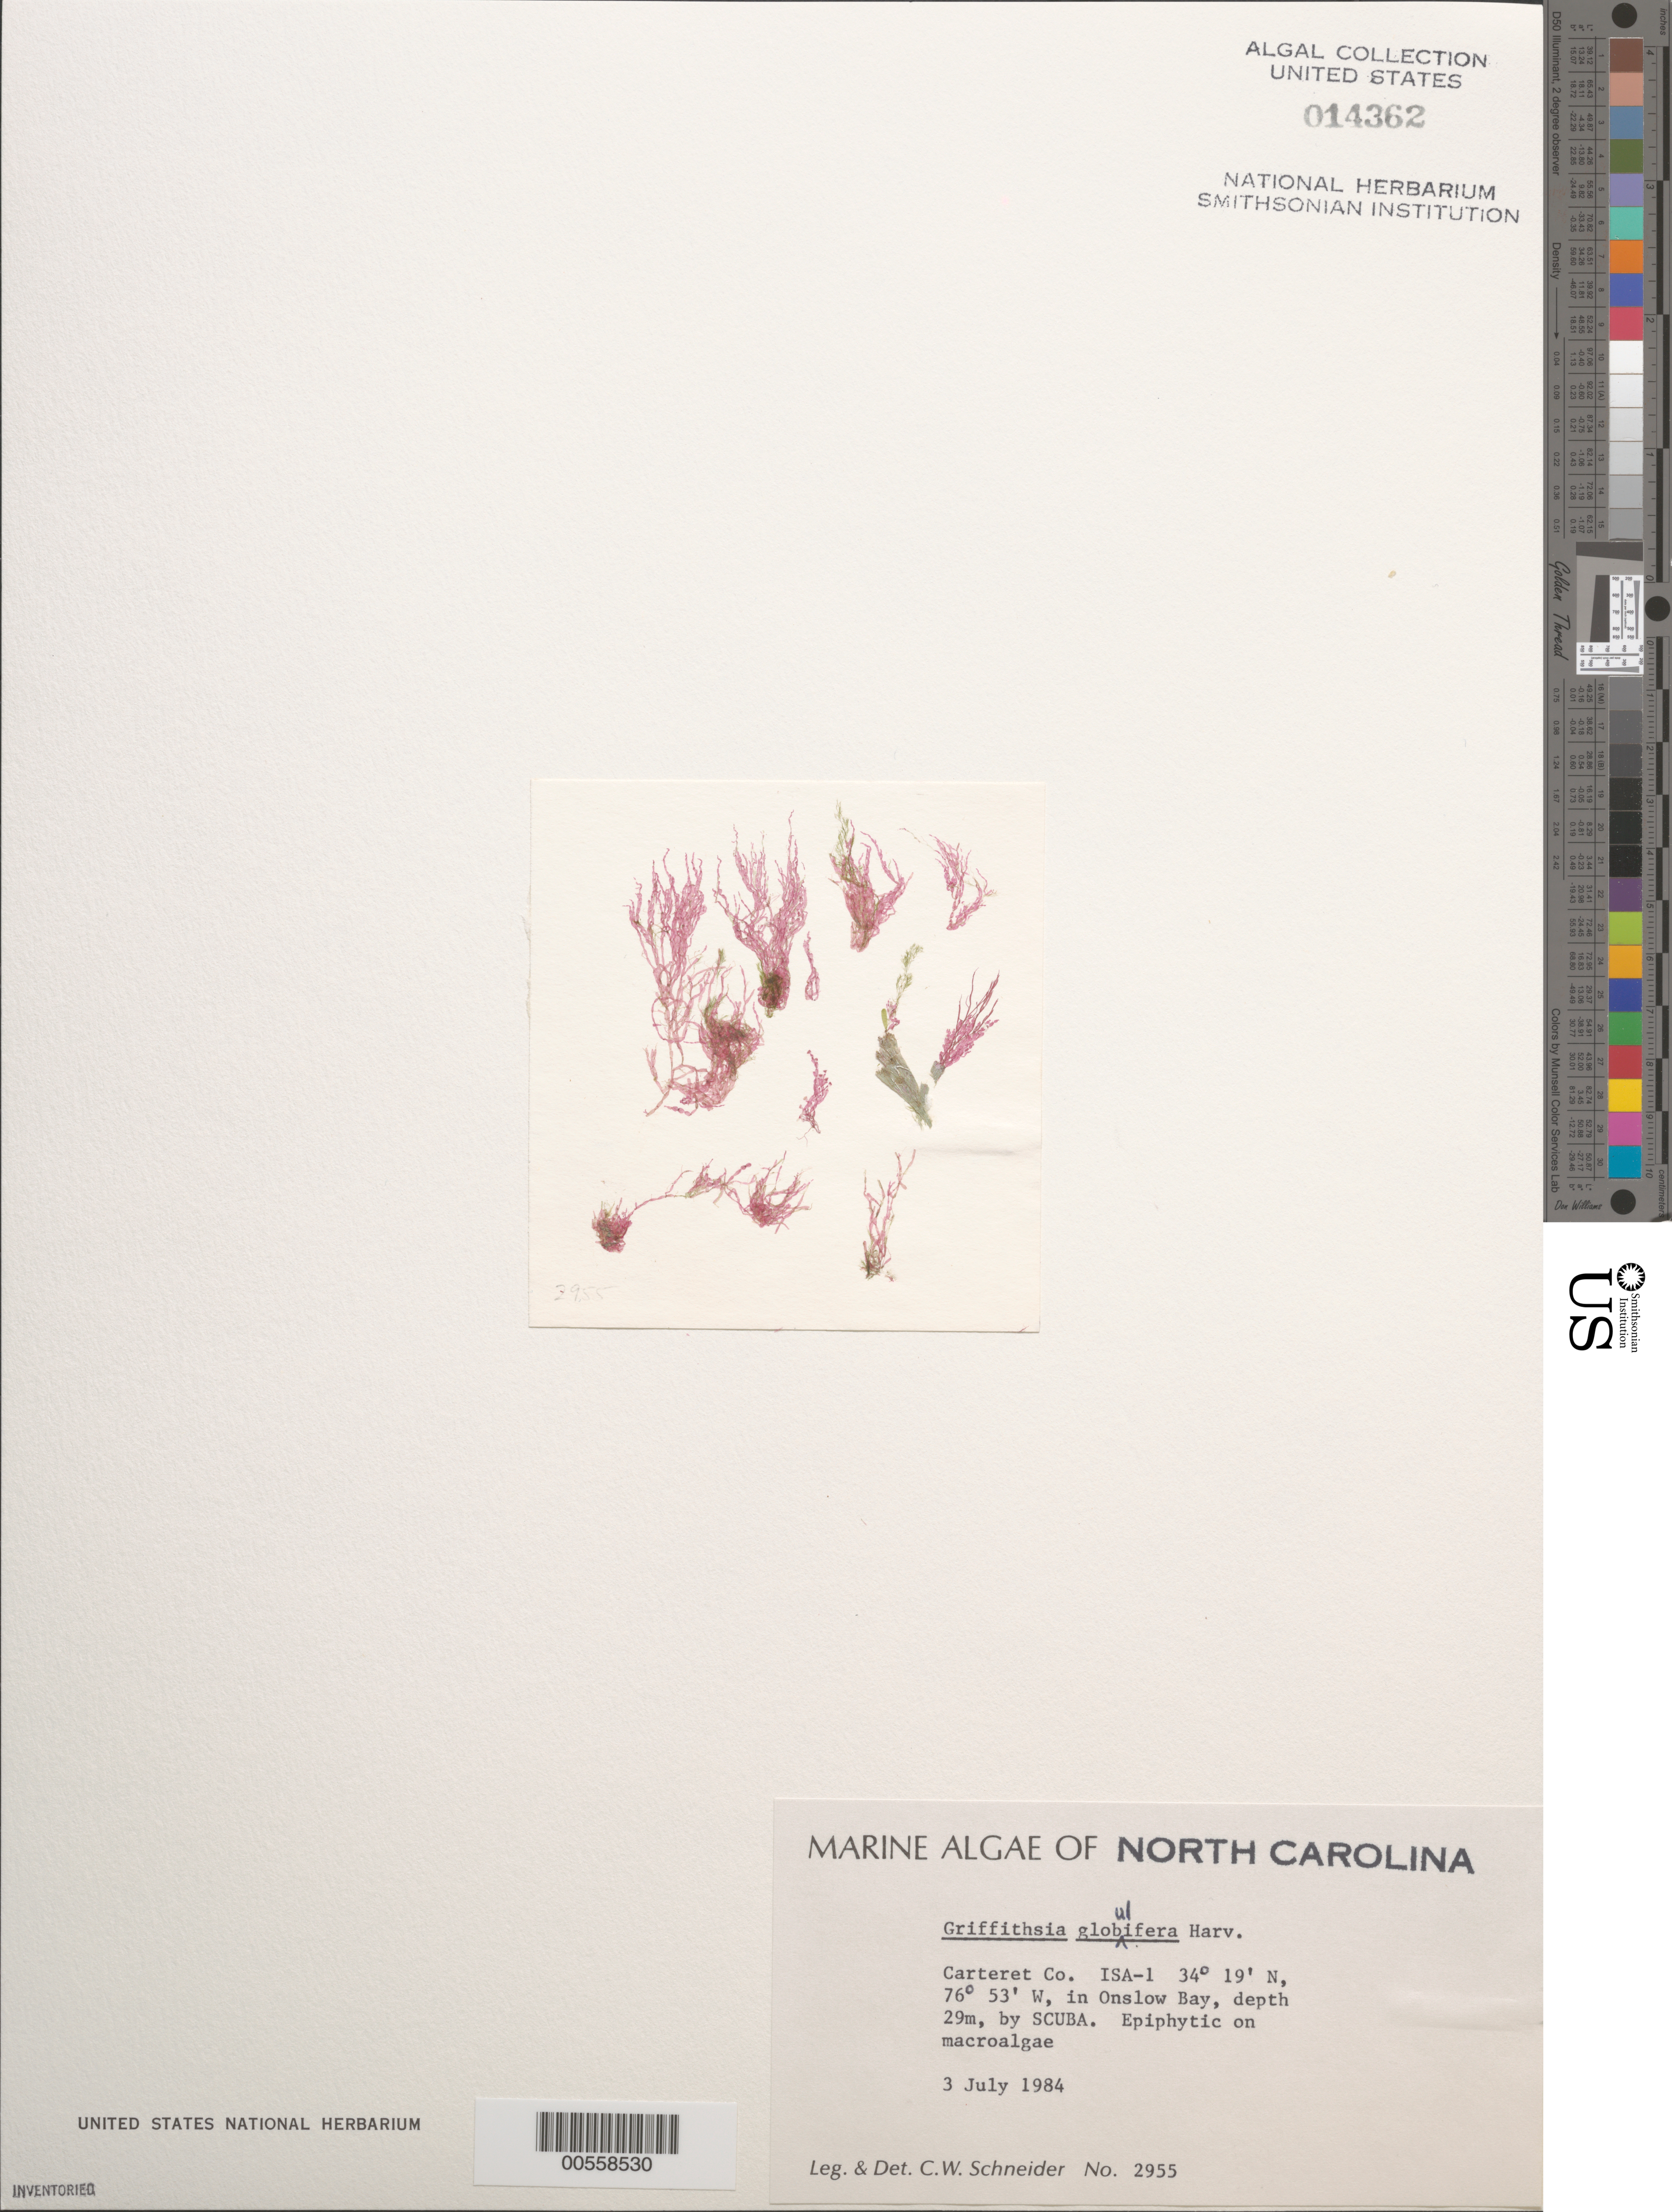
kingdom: Plantae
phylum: Rhodophyta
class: Florideophyceae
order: Ceramiales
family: Wrangeliaceae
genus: Griffithsia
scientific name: Griffithsia globulifera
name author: Harv. ex Kütz.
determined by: Schneider, C. W.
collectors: C. W. Schneider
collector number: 2955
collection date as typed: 03 Jul 1984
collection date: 1984-07-03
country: United States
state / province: North Carolina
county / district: Carteret County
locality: Onslow Bay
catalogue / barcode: US 14362